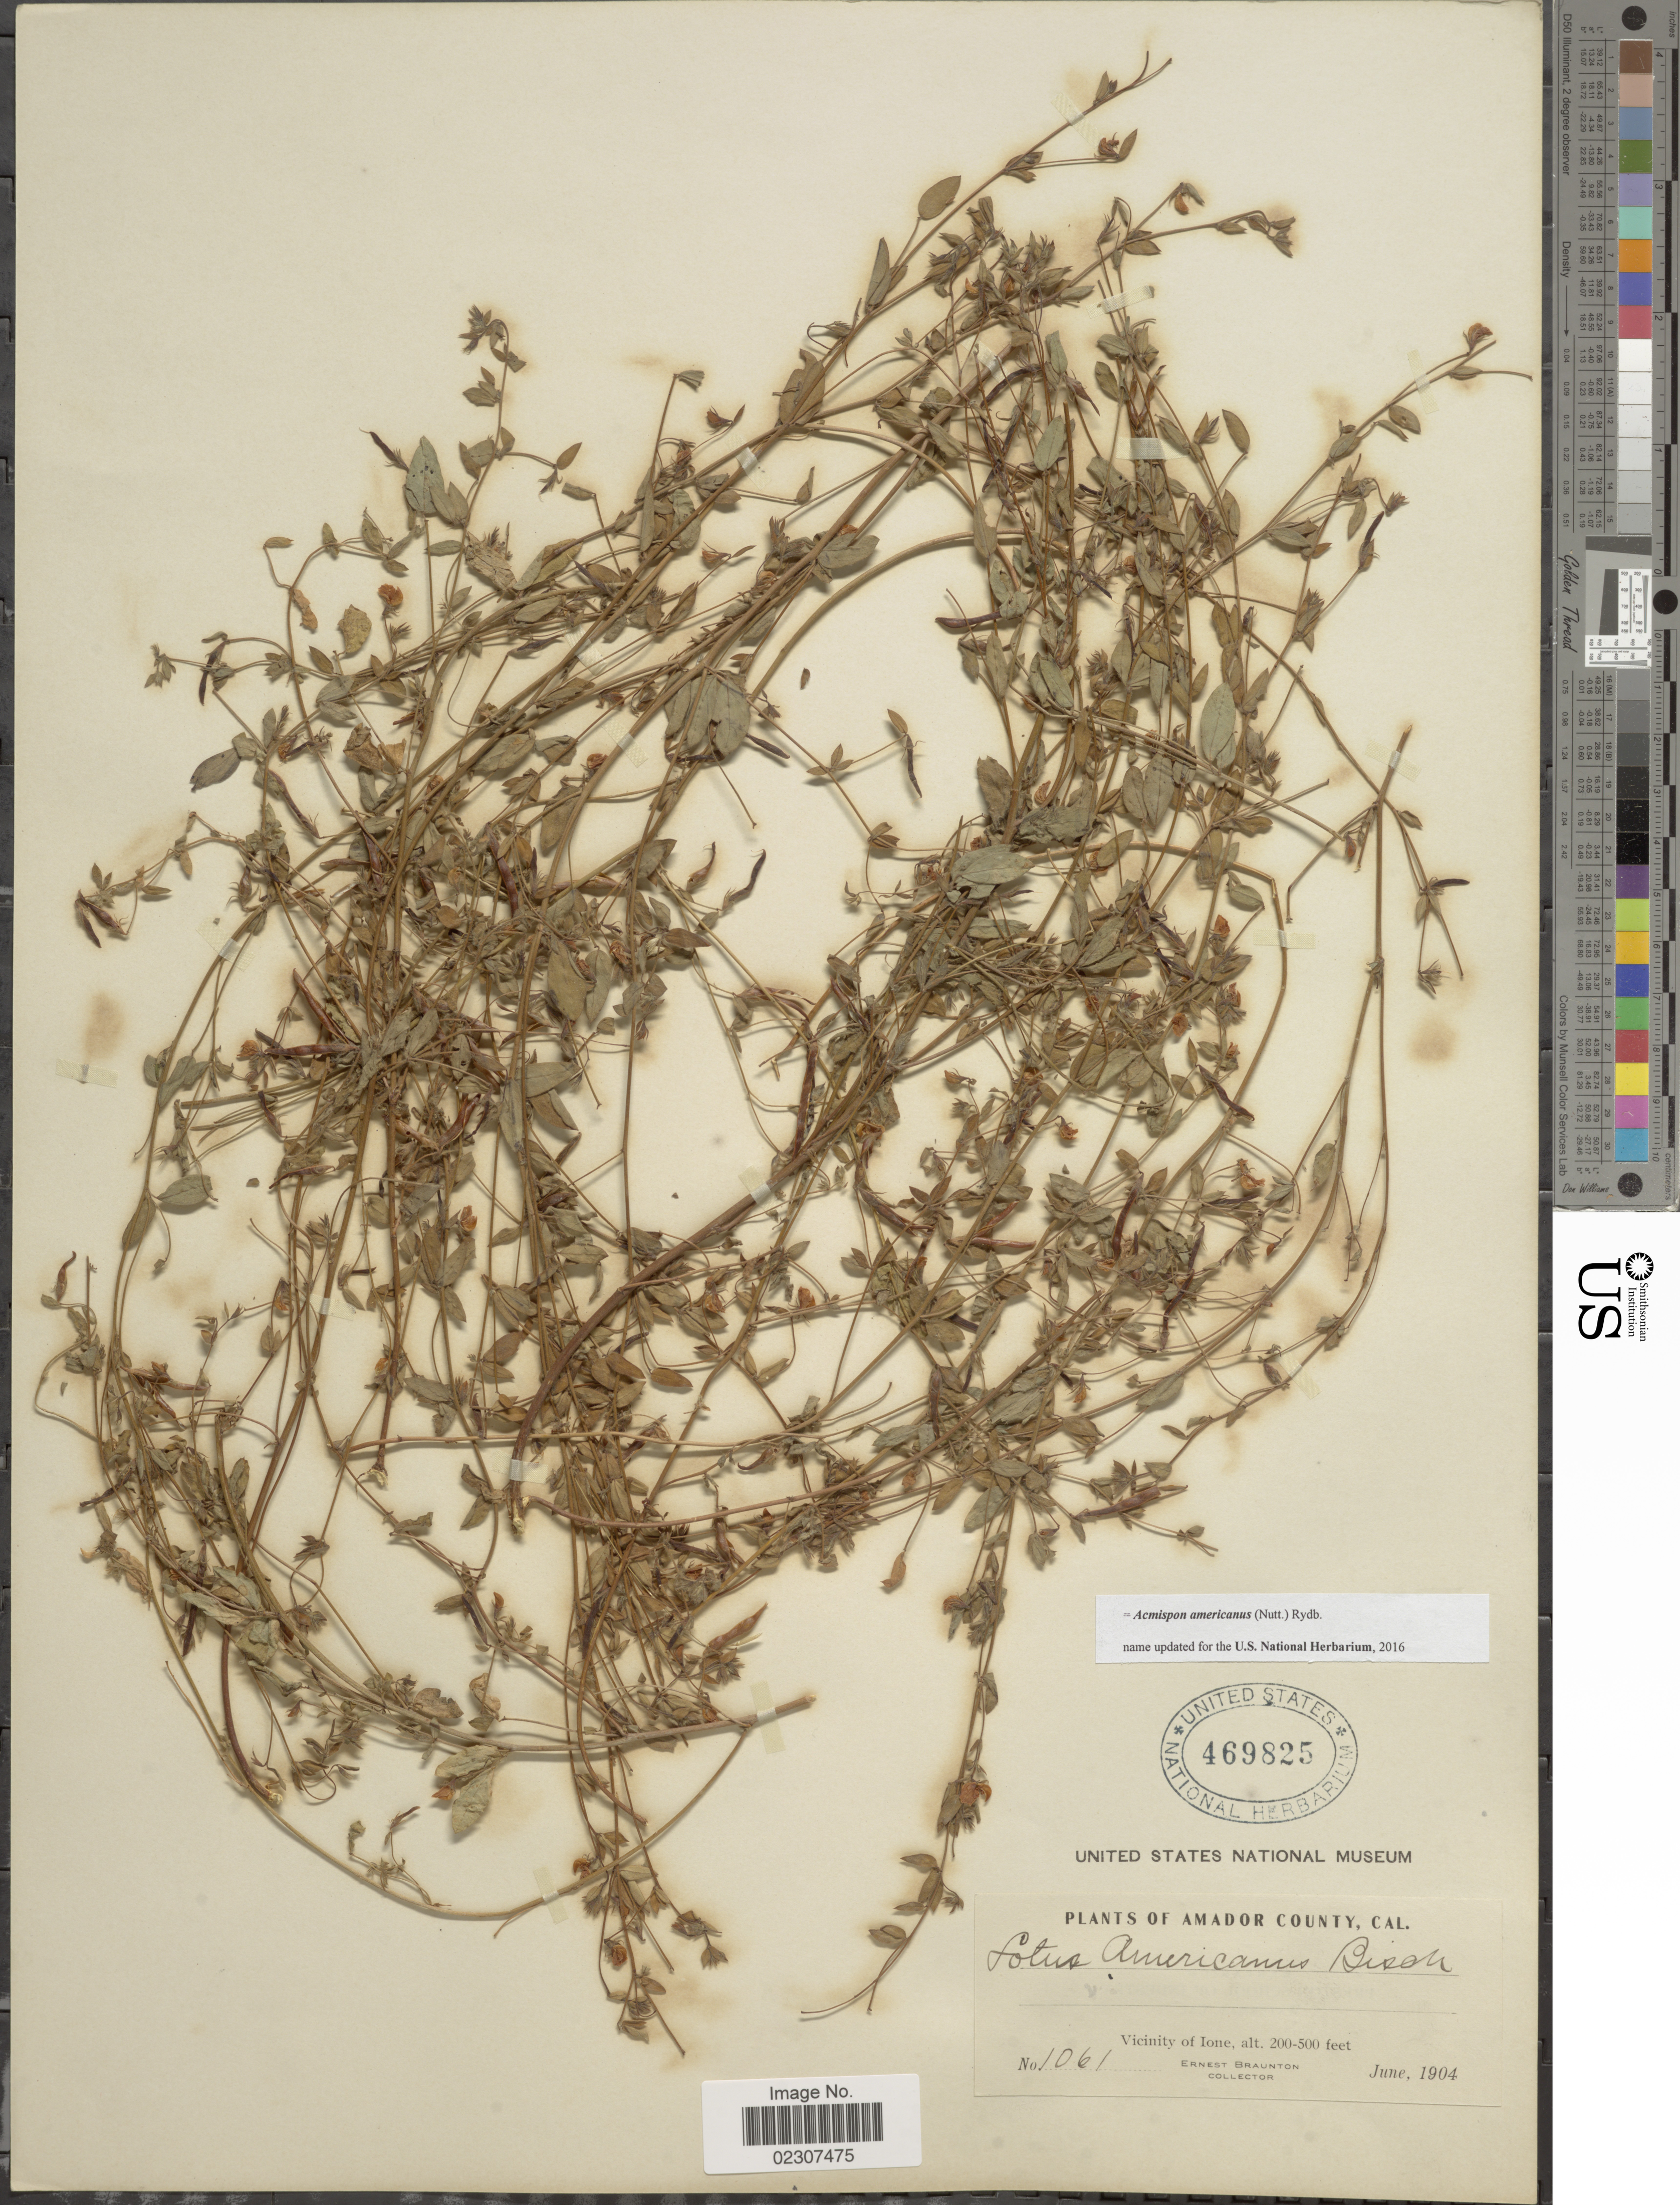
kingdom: Plantae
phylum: Tracheophyta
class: Magnoliopsida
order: Fabales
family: Fabaceae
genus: Acmispon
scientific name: Acmispon americanus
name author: (Nutt.) Rydb.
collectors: E. Braunton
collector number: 1061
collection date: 1904-06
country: United States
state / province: California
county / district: Amador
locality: Amador County, Cal. Vicinity of Ione.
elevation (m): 61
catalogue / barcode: US 469825